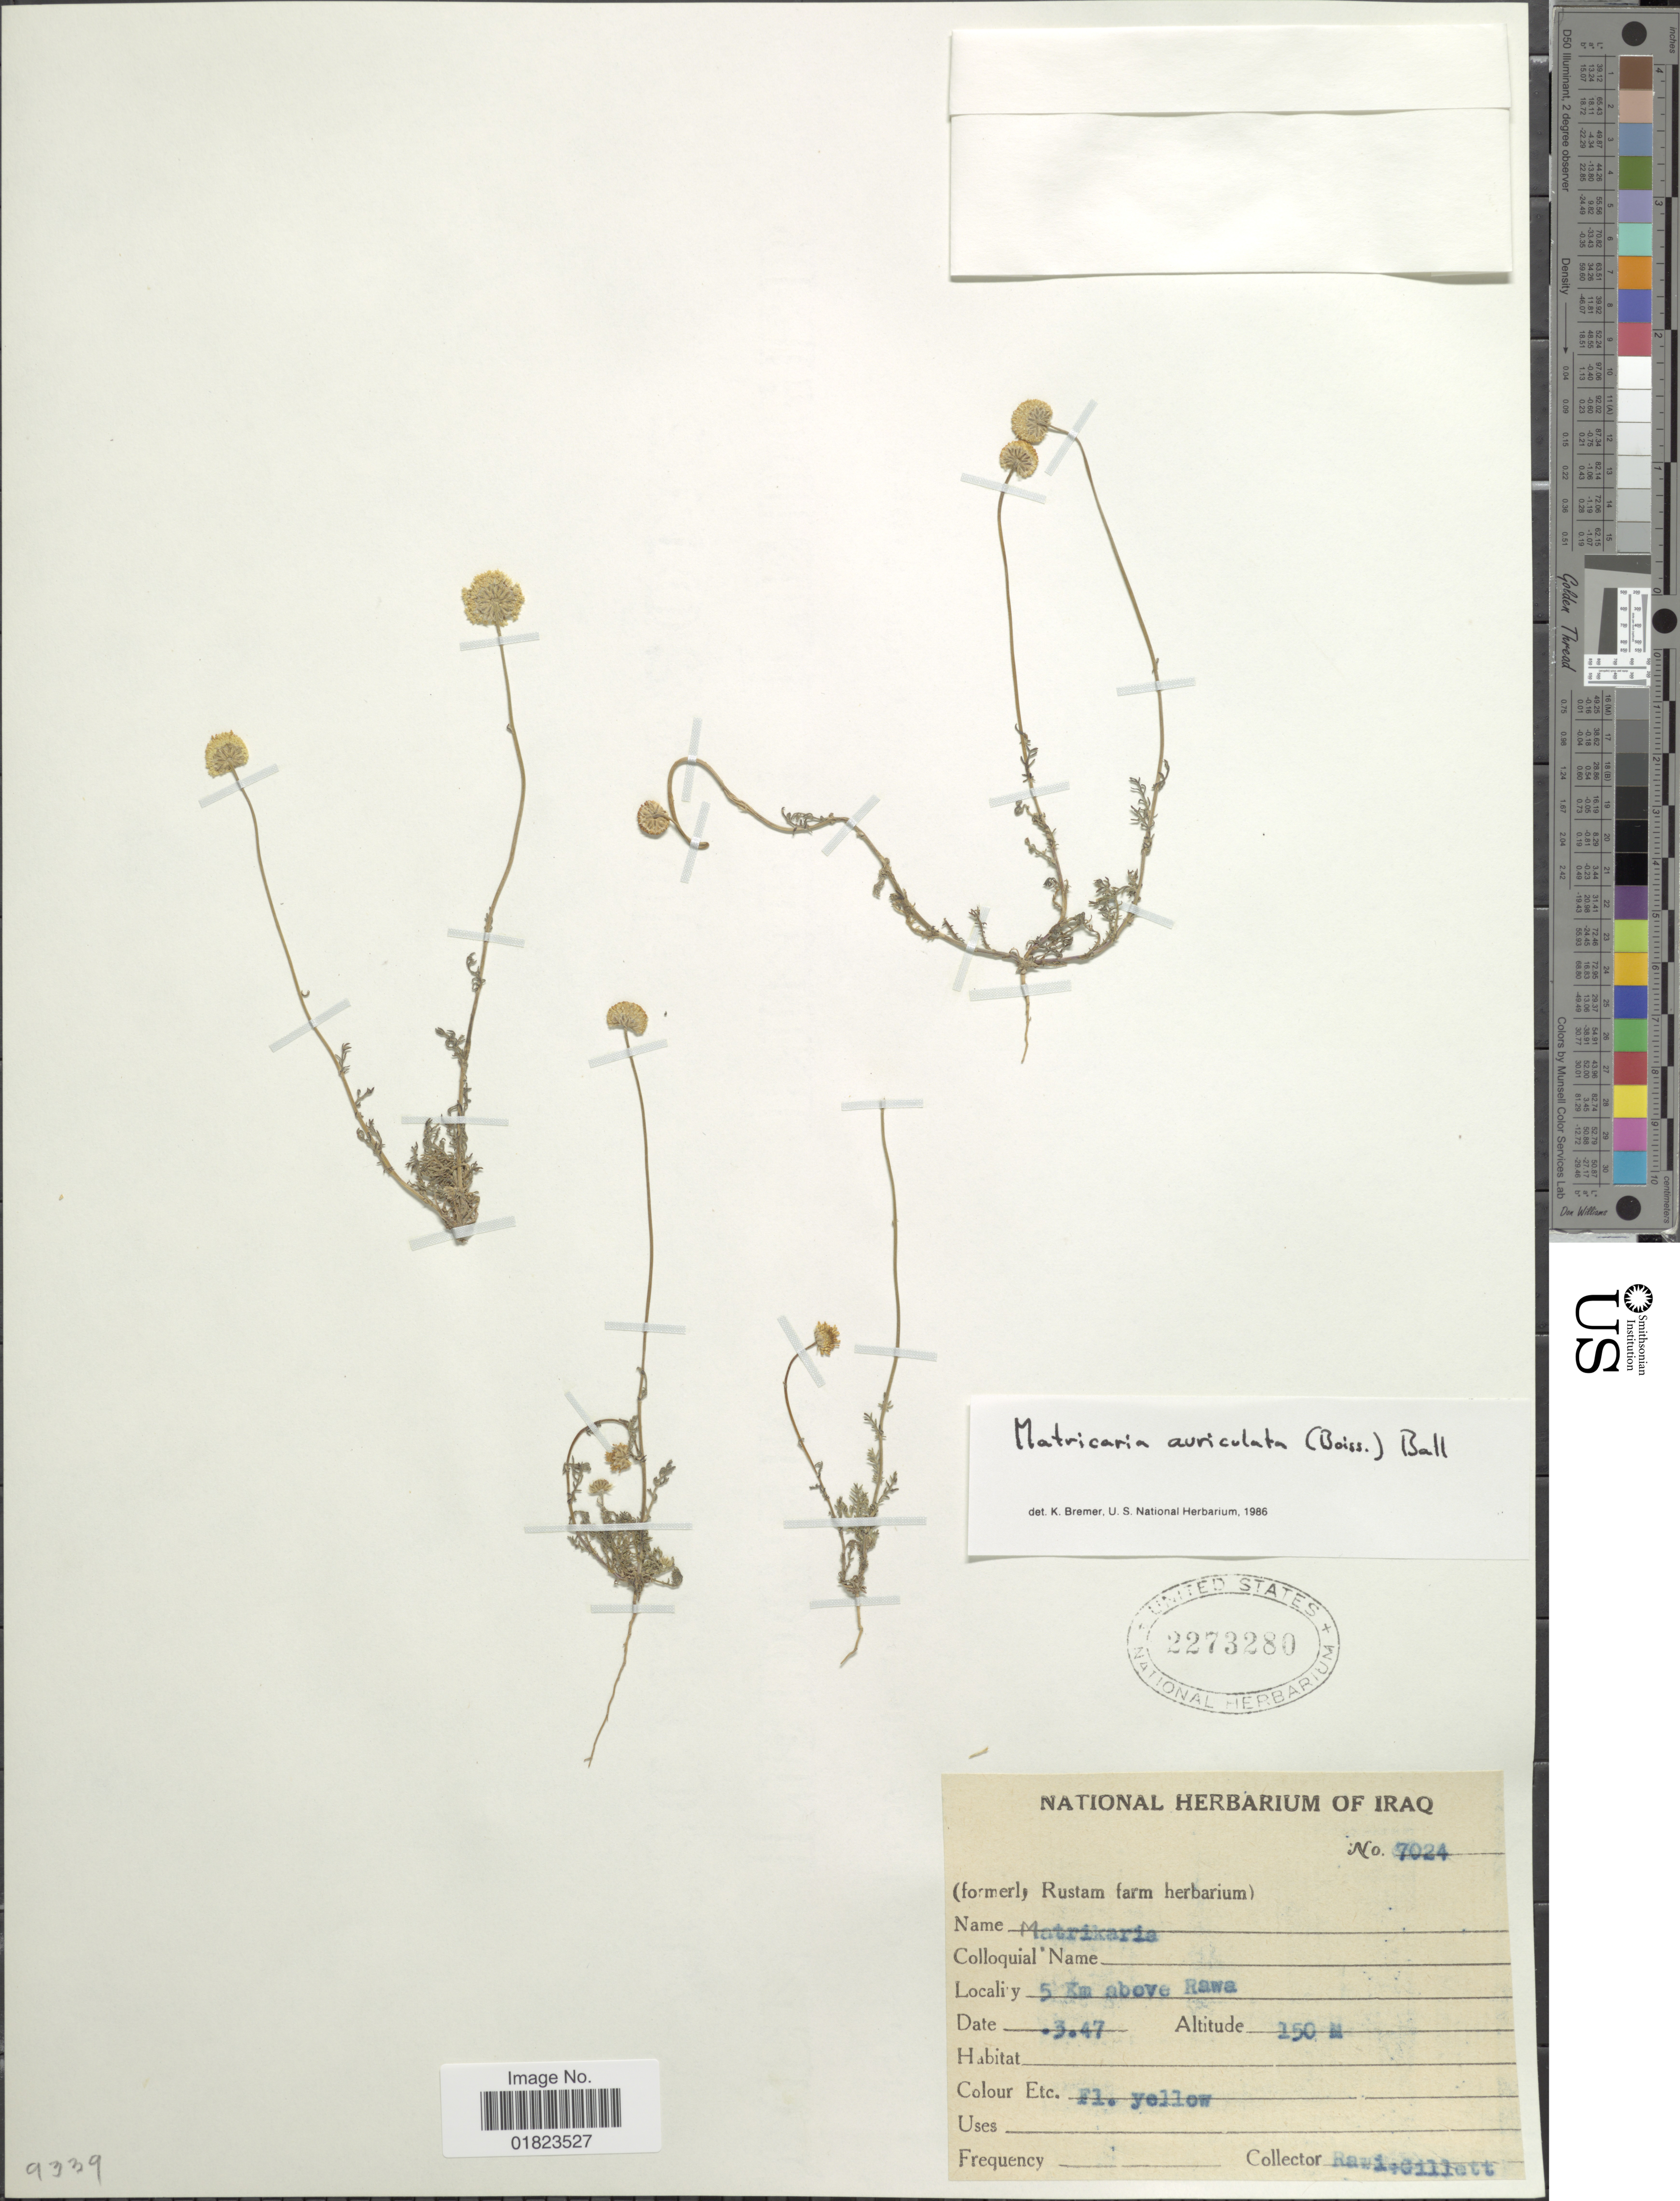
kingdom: Plantae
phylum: Tracheophyta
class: Magnoliopsida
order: Asterales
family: Asteraceae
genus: Tripleurospermum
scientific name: Tripleurospermum auriculatum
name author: (Boiss.) Ball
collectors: -. Rawi & Gillett, --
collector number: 7024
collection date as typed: Transcribed d/m/y: /3/47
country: Iraq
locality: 5 km Above Rawa.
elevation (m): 150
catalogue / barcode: US 2273280